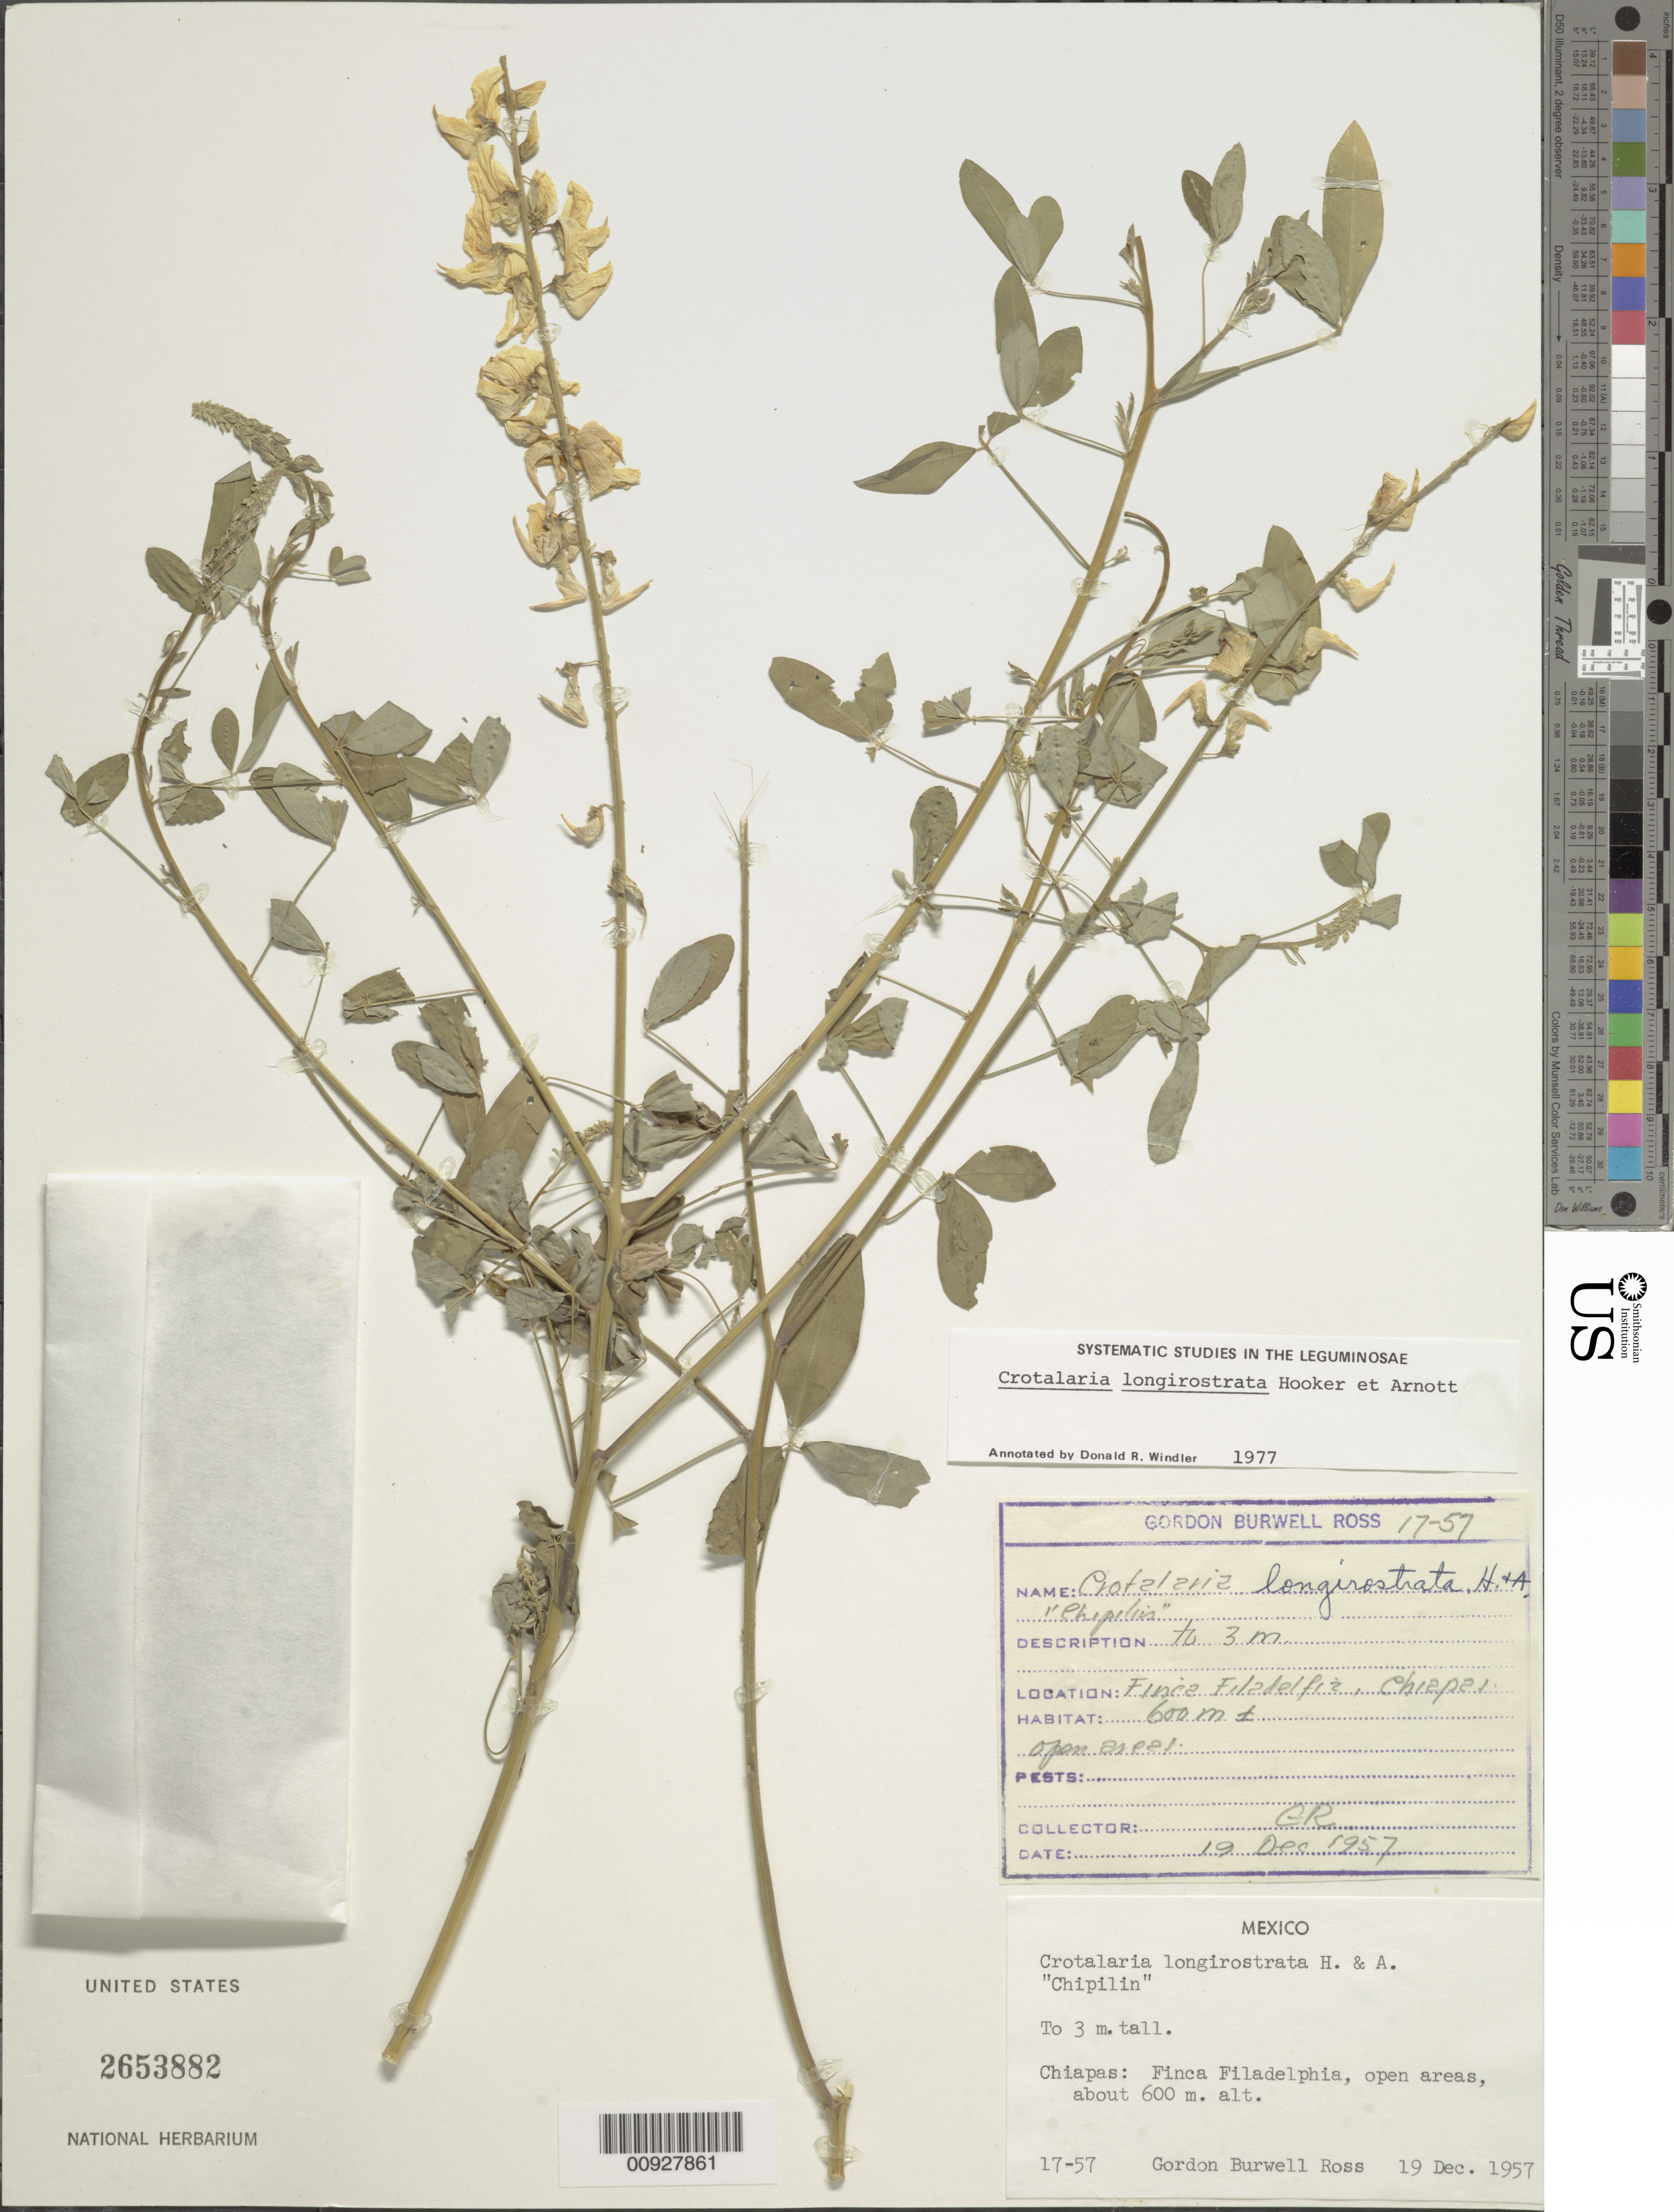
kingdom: Plantae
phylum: Tracheophyta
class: Magnoliopsida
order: Fabales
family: Fabaceae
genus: Crotalaria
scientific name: Crotalaria longirostrata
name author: Hook. & Arn.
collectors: G. B. Ross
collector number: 17-57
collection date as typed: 19 Dec 1957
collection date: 1957-12-19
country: Mexico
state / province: Chiapas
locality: Chiapas: Finca Filadelphia [sic].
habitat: Open areas.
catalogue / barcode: US 2653882